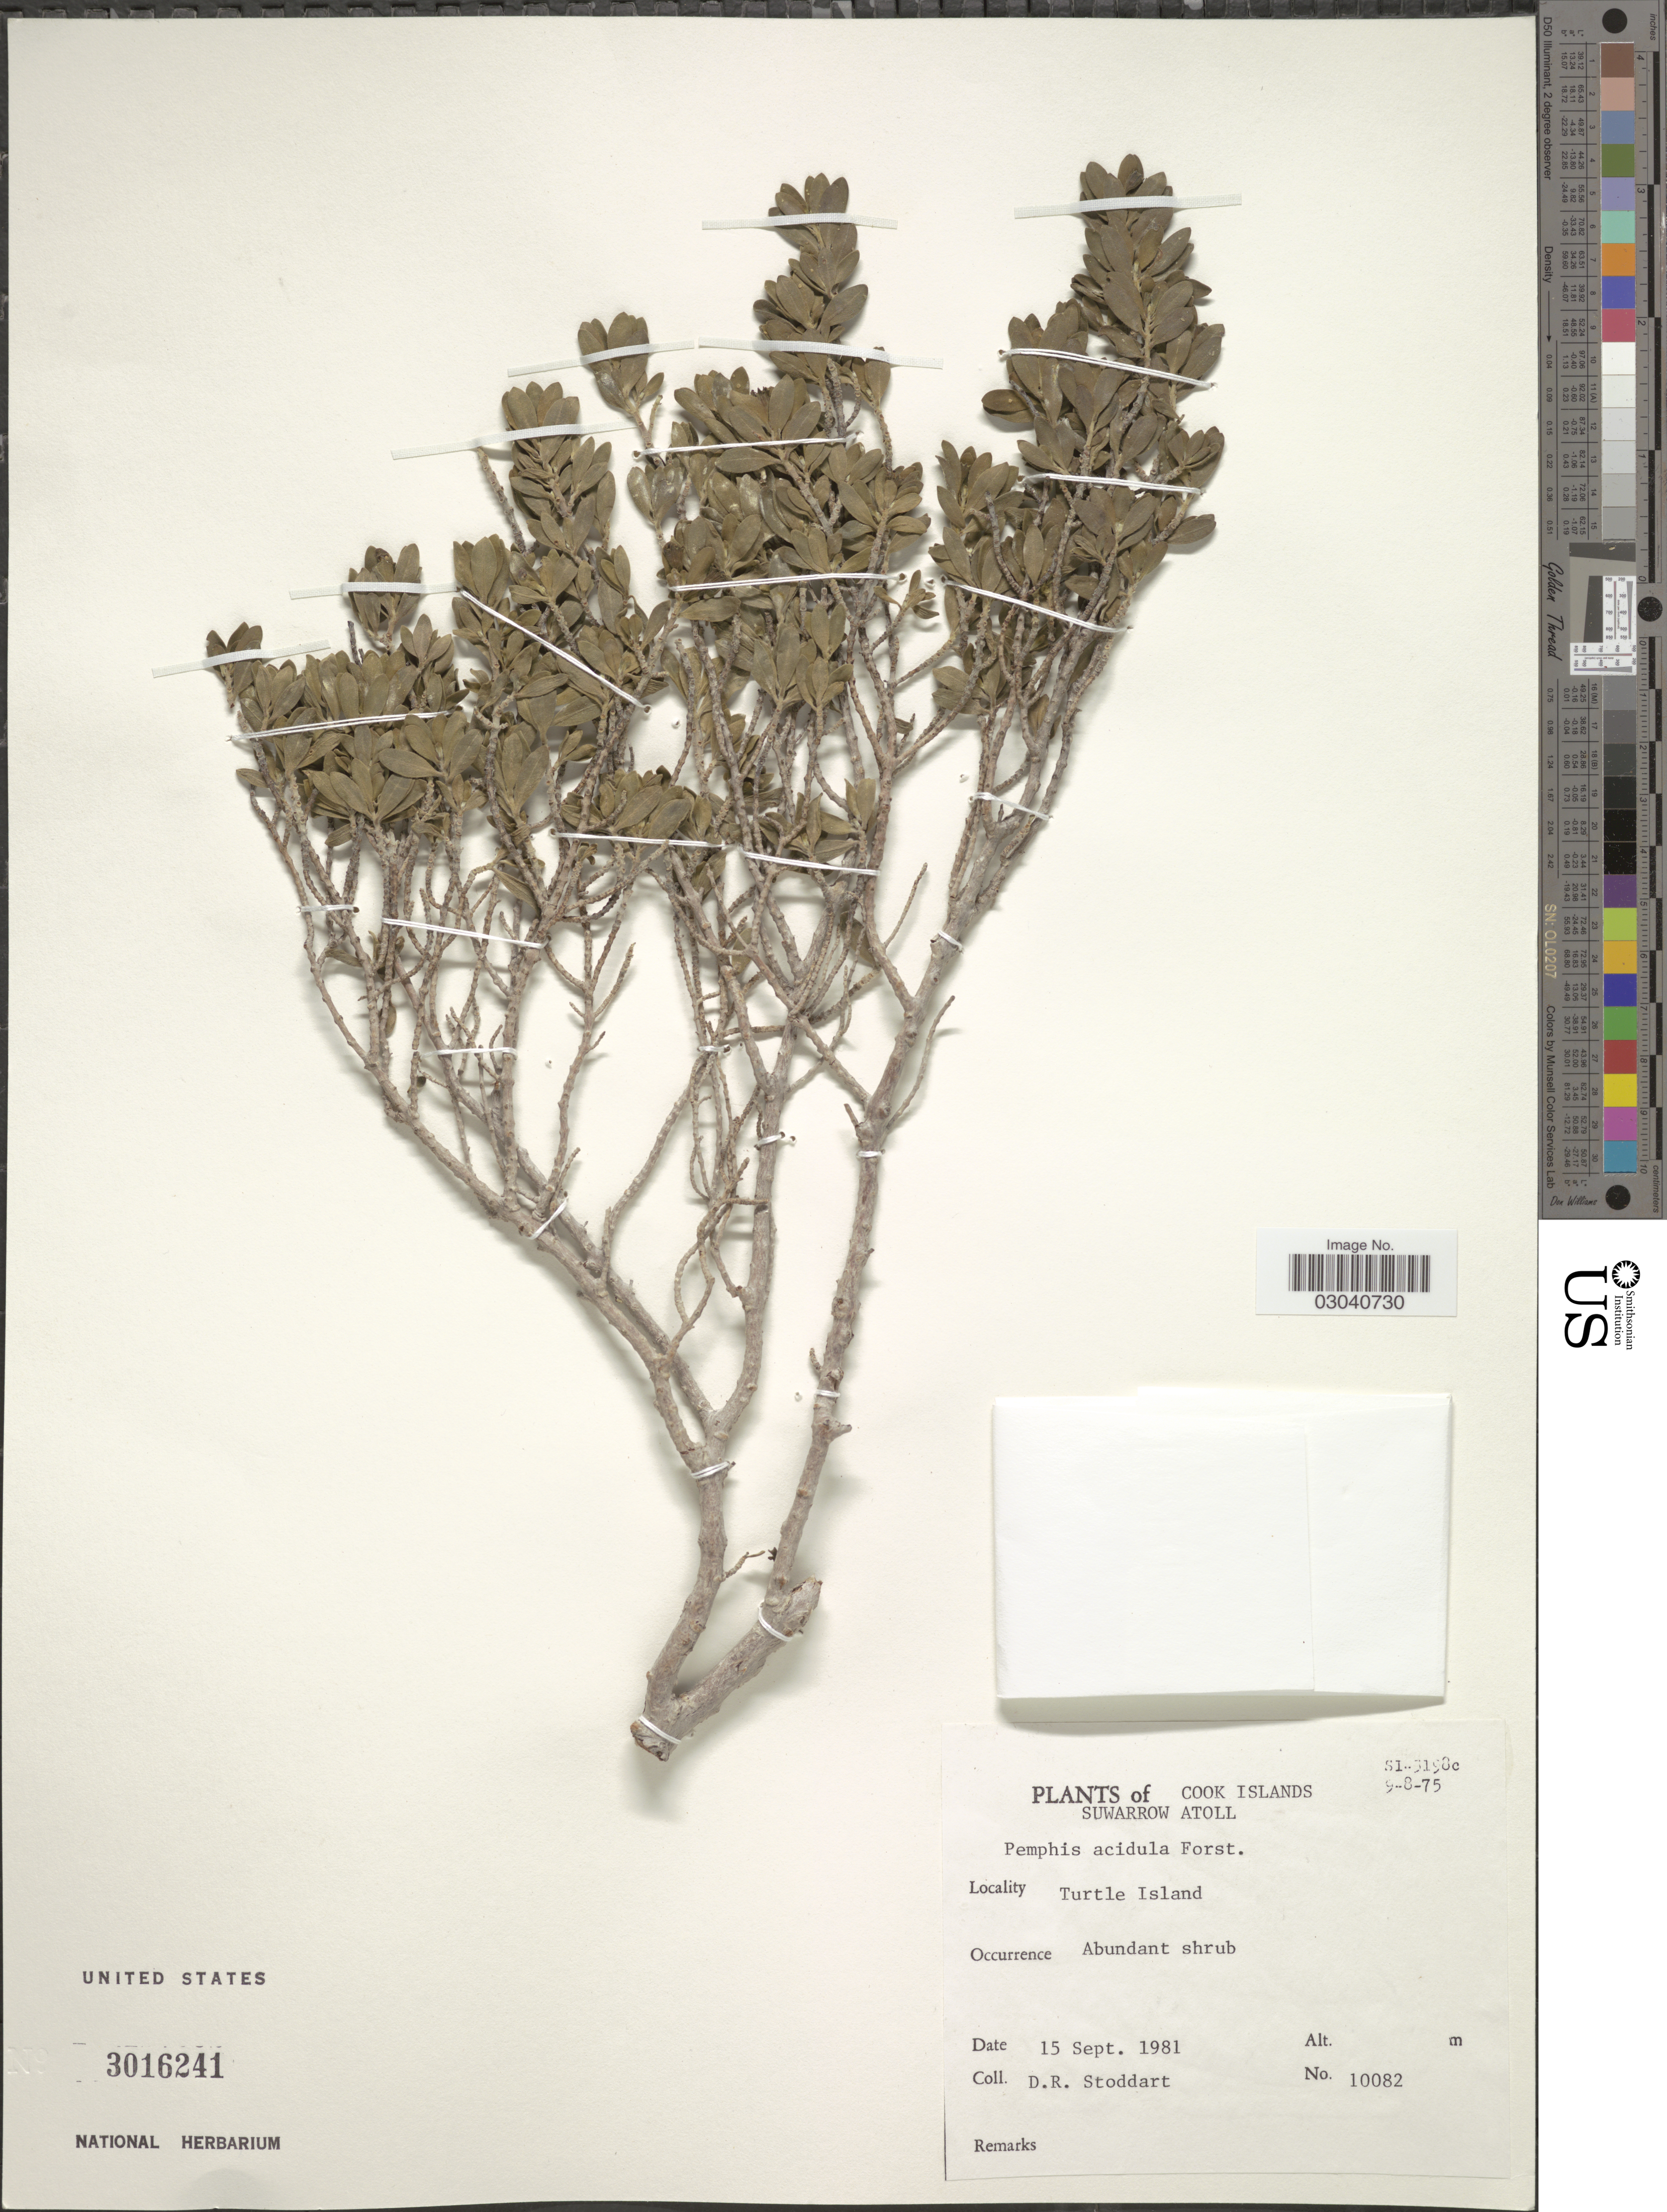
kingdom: Plantae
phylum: Tracheophyta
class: Magnoliopsida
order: Myrtales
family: Lythraceae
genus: Pemphis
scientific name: Pemphis acidula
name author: J.R. Forst. & G. Forst.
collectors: D. R. Stoddart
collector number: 10082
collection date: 1981-09-15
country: Cook Islands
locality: Suwarrow Atoll. Turtle Island.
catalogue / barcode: US 3016241